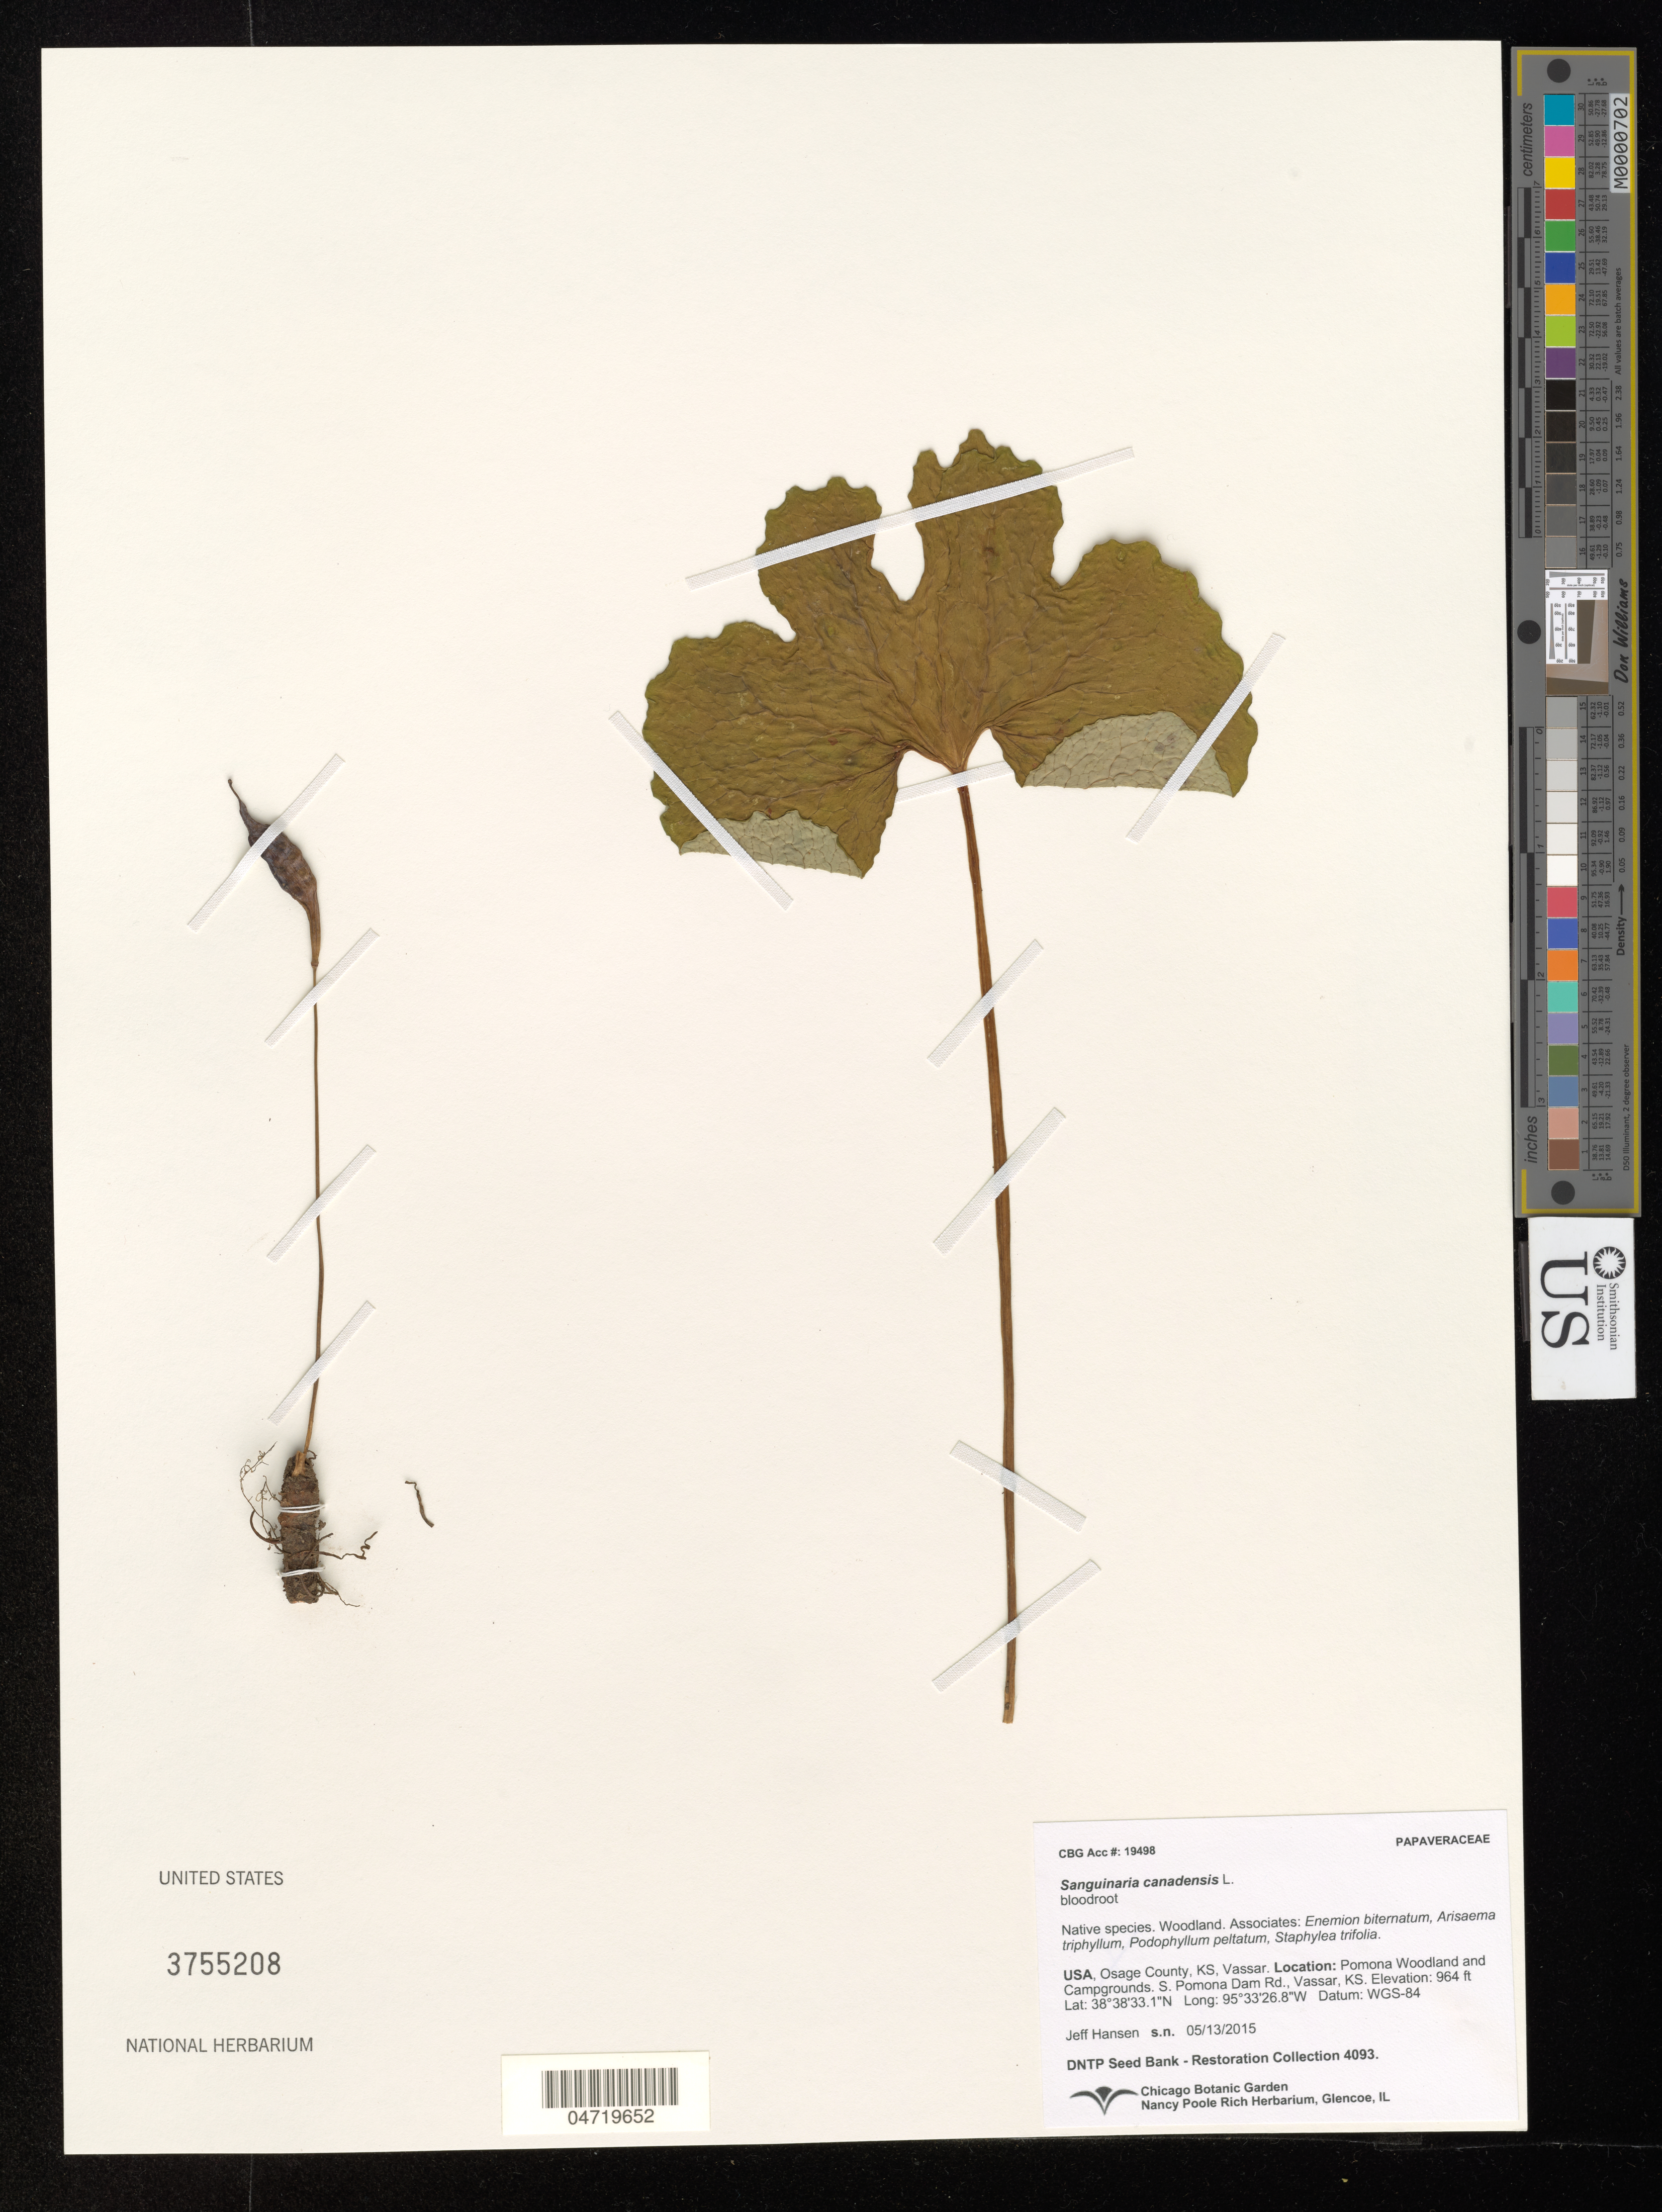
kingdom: Plantae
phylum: Tracheophyta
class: Magnoliopsida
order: Rosales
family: Rosaceae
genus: Sanguisorba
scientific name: Sanguisorba canadensis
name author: L.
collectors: J. Hansen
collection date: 2015-05-13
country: United States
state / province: Kansas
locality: Osage County, KS, Vassar. Pomona Woodland and Campgrounds. S. Pomona Dam Rd., Vassar, KS.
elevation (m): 294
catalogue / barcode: US 3755208